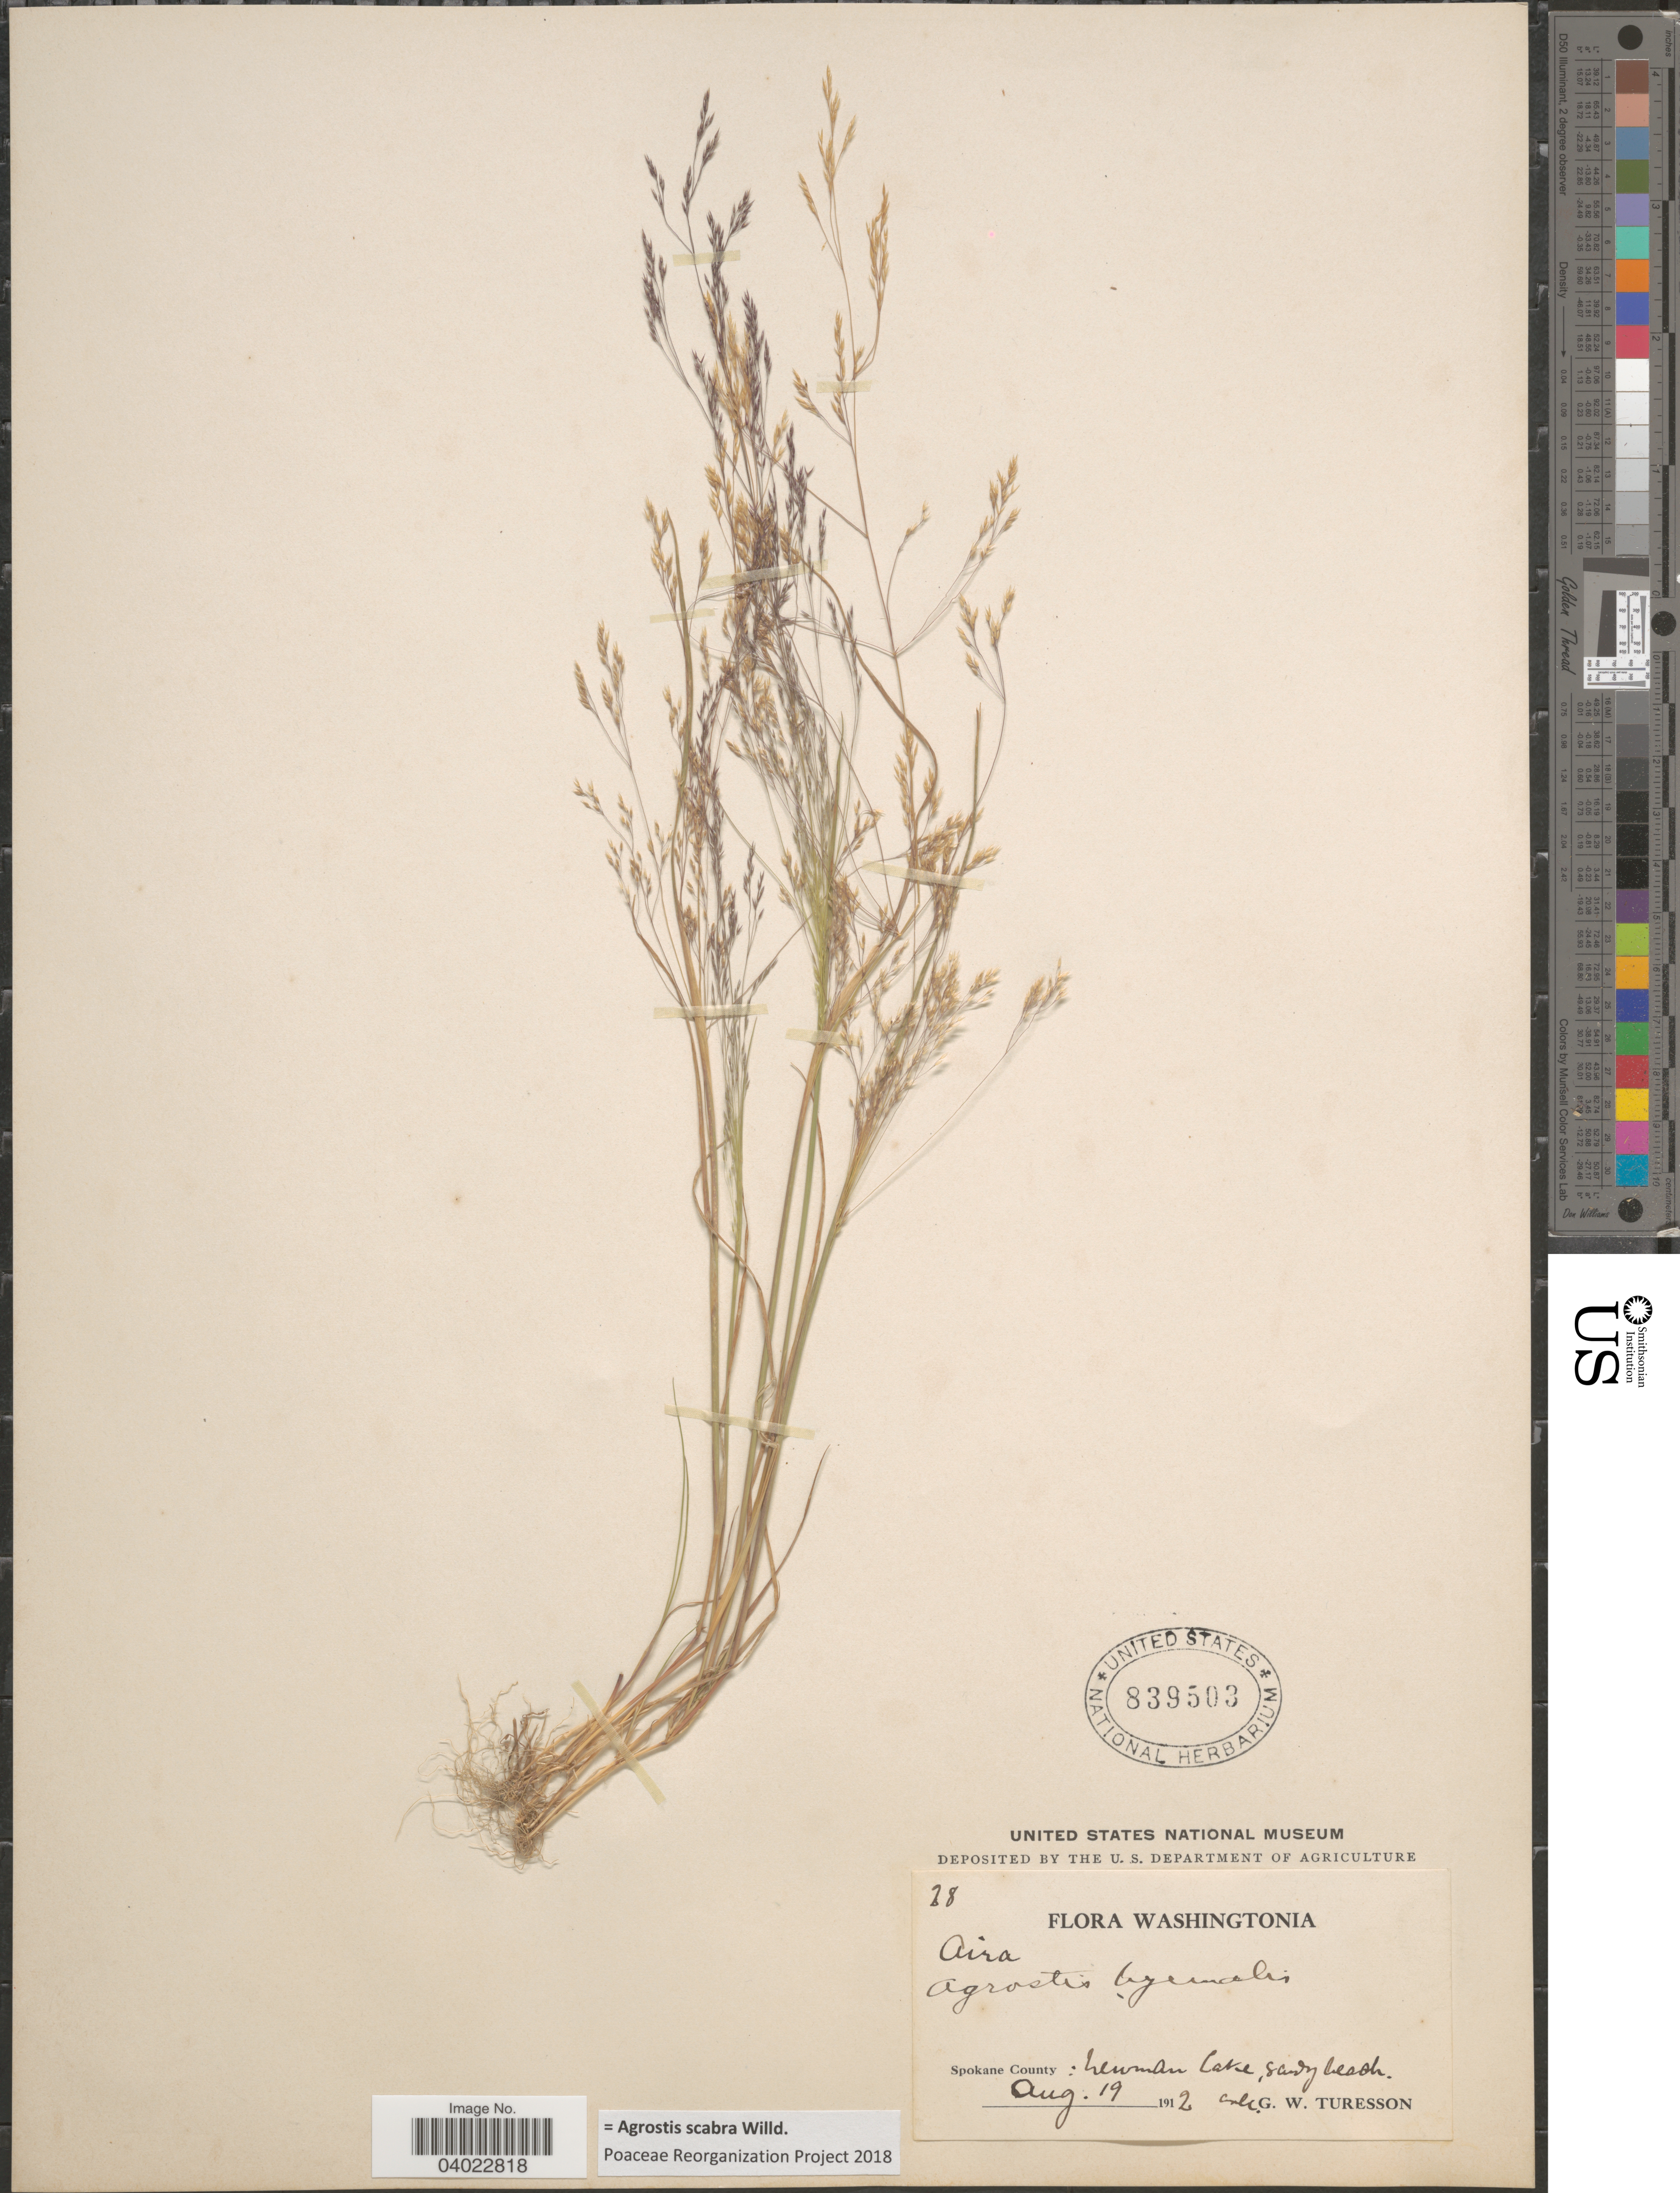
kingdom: Plantae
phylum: Tracheophyta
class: Liliopsida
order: Poales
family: Poaceae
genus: Agrostis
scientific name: Agrostis scabra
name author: Willd.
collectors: G. Turesson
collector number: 28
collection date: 1912-08-19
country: United States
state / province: Washington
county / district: Spokane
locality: Washingtonia. Spokane County : Newman Lake.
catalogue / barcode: US 839503